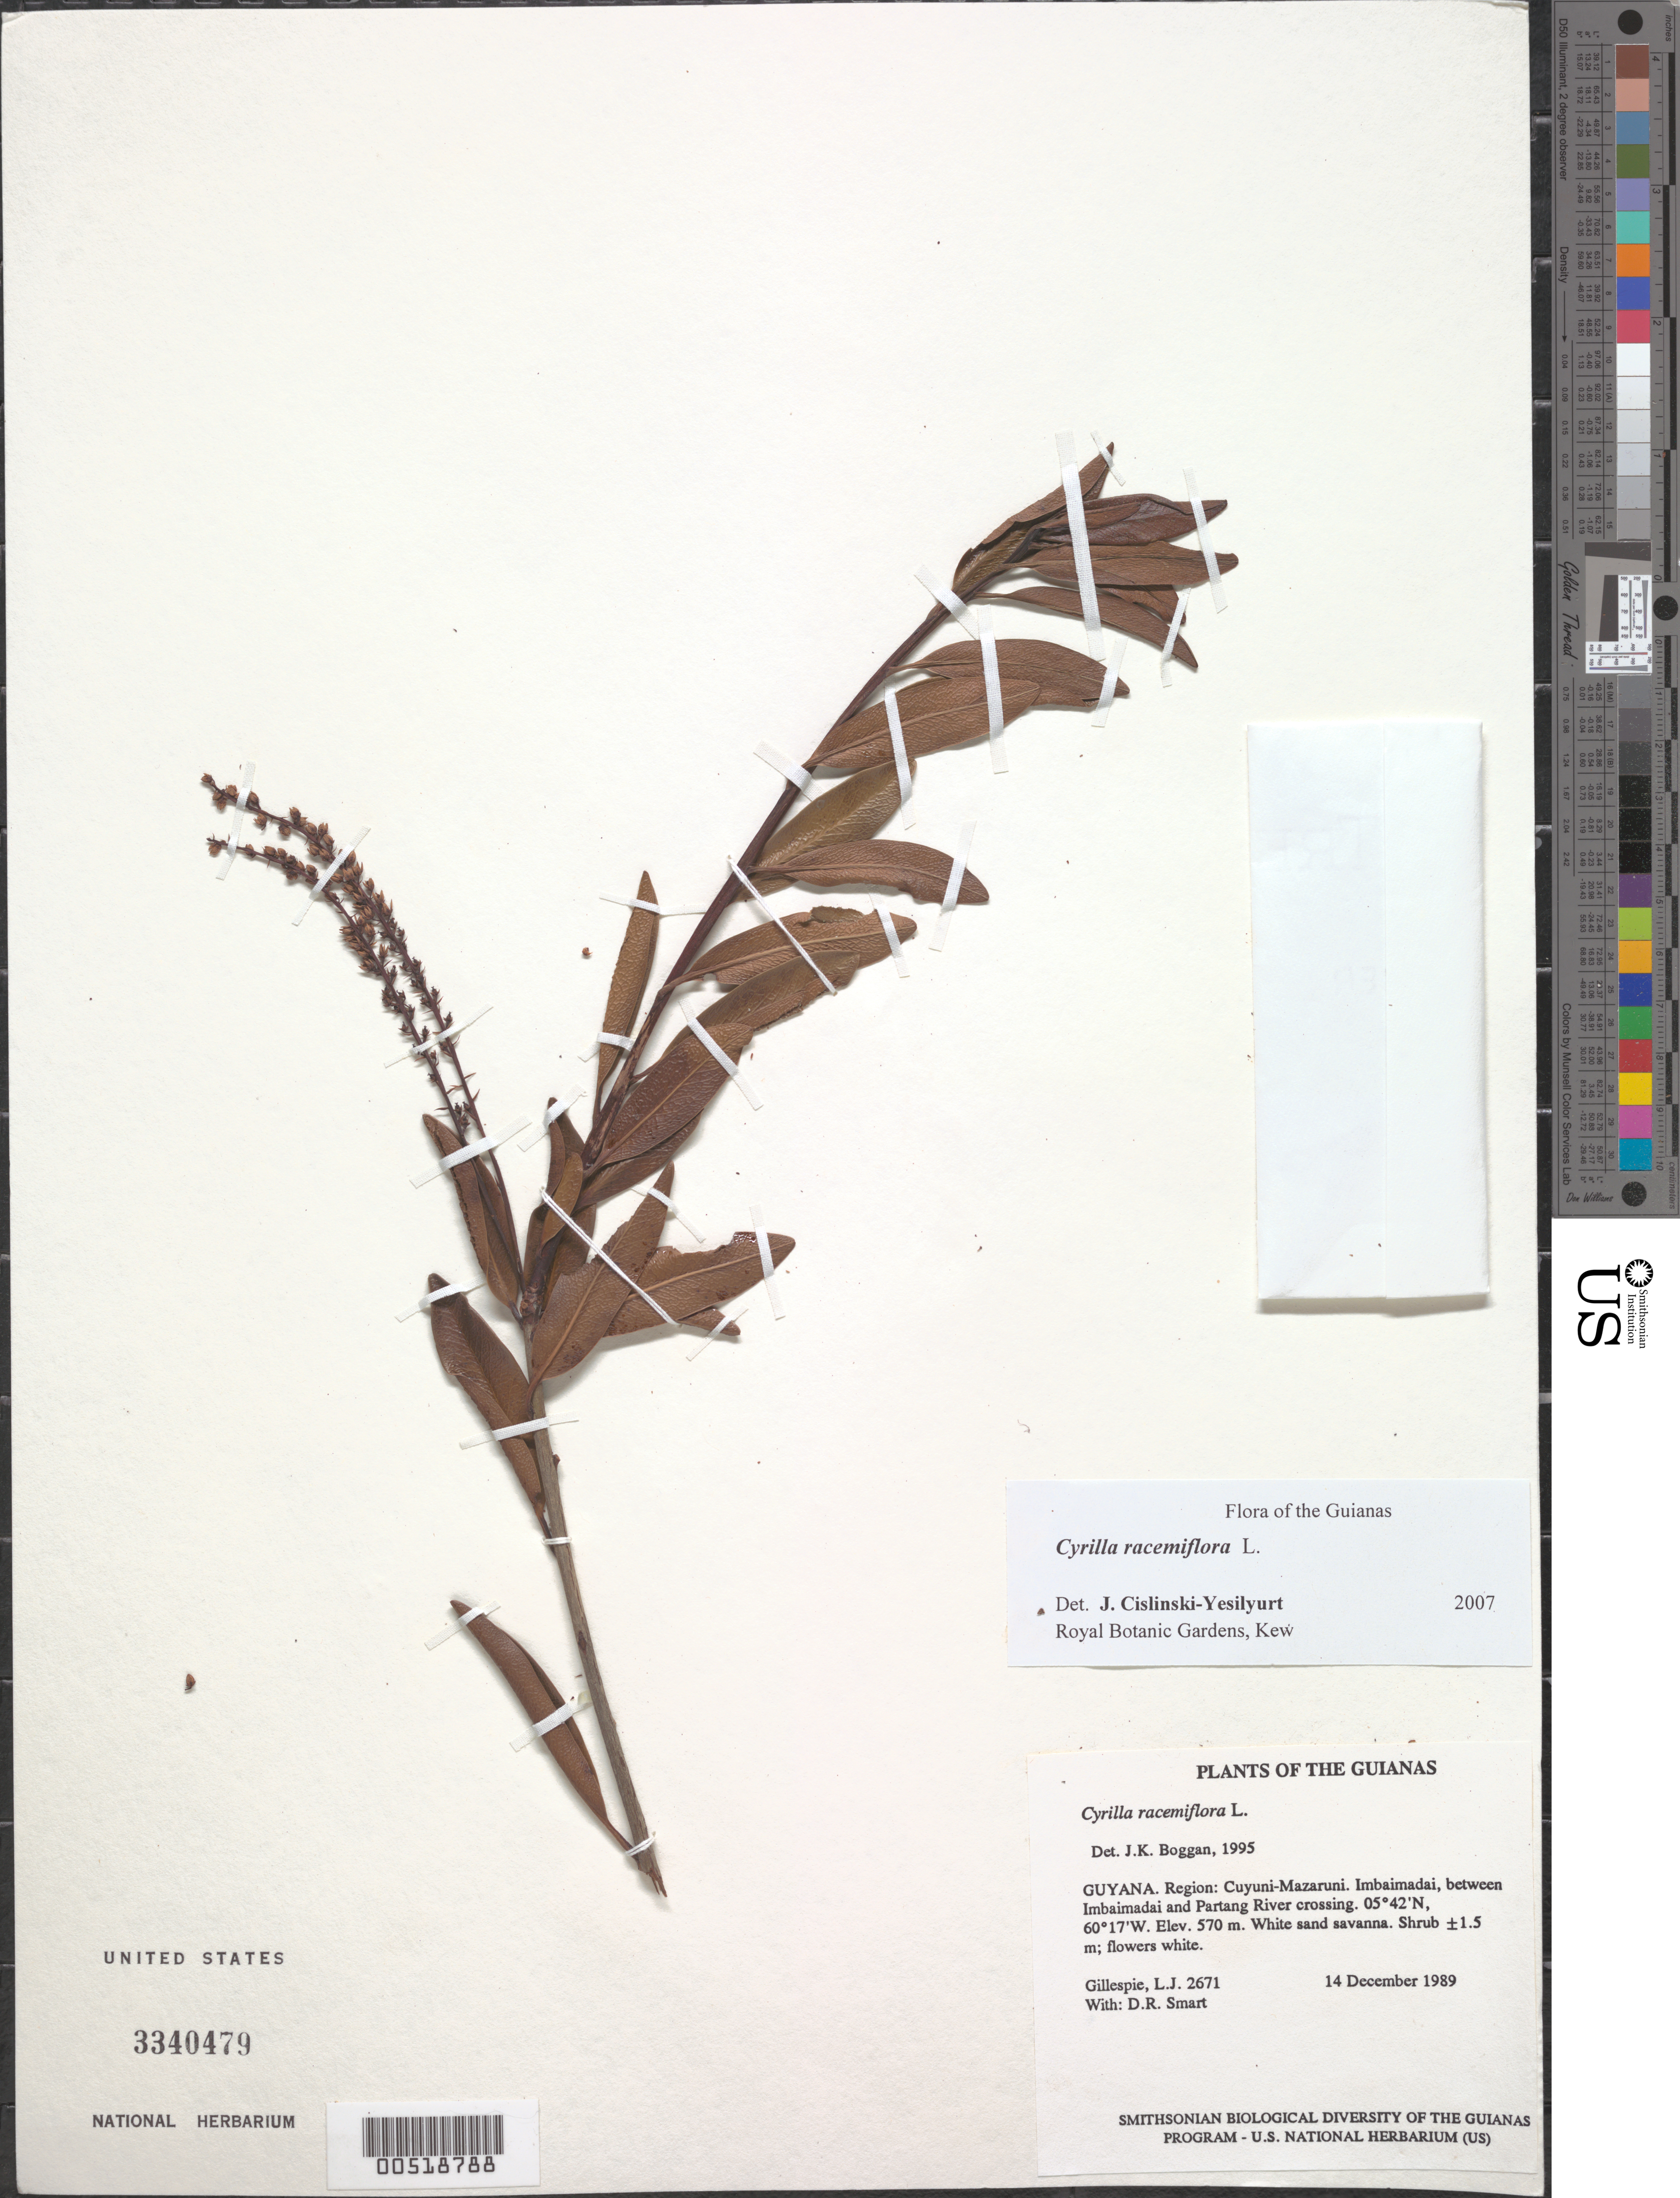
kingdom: Plantae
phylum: Tracheophyta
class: Magnoliopsida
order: Ericales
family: Cyrillaceae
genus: Cyrilla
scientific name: Cyrilla racemiflora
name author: L.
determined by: Yesilyurt, J. C.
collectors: L. J. Gillespie & D. R. Smart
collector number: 2671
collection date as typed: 14 December 1989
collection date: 1989-12-14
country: Guyana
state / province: Cuyuni-Mazaruni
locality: Imbaimadai, between Imbaimadai and Partang River crossing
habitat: White sand savanna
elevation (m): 570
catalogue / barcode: US 3340479